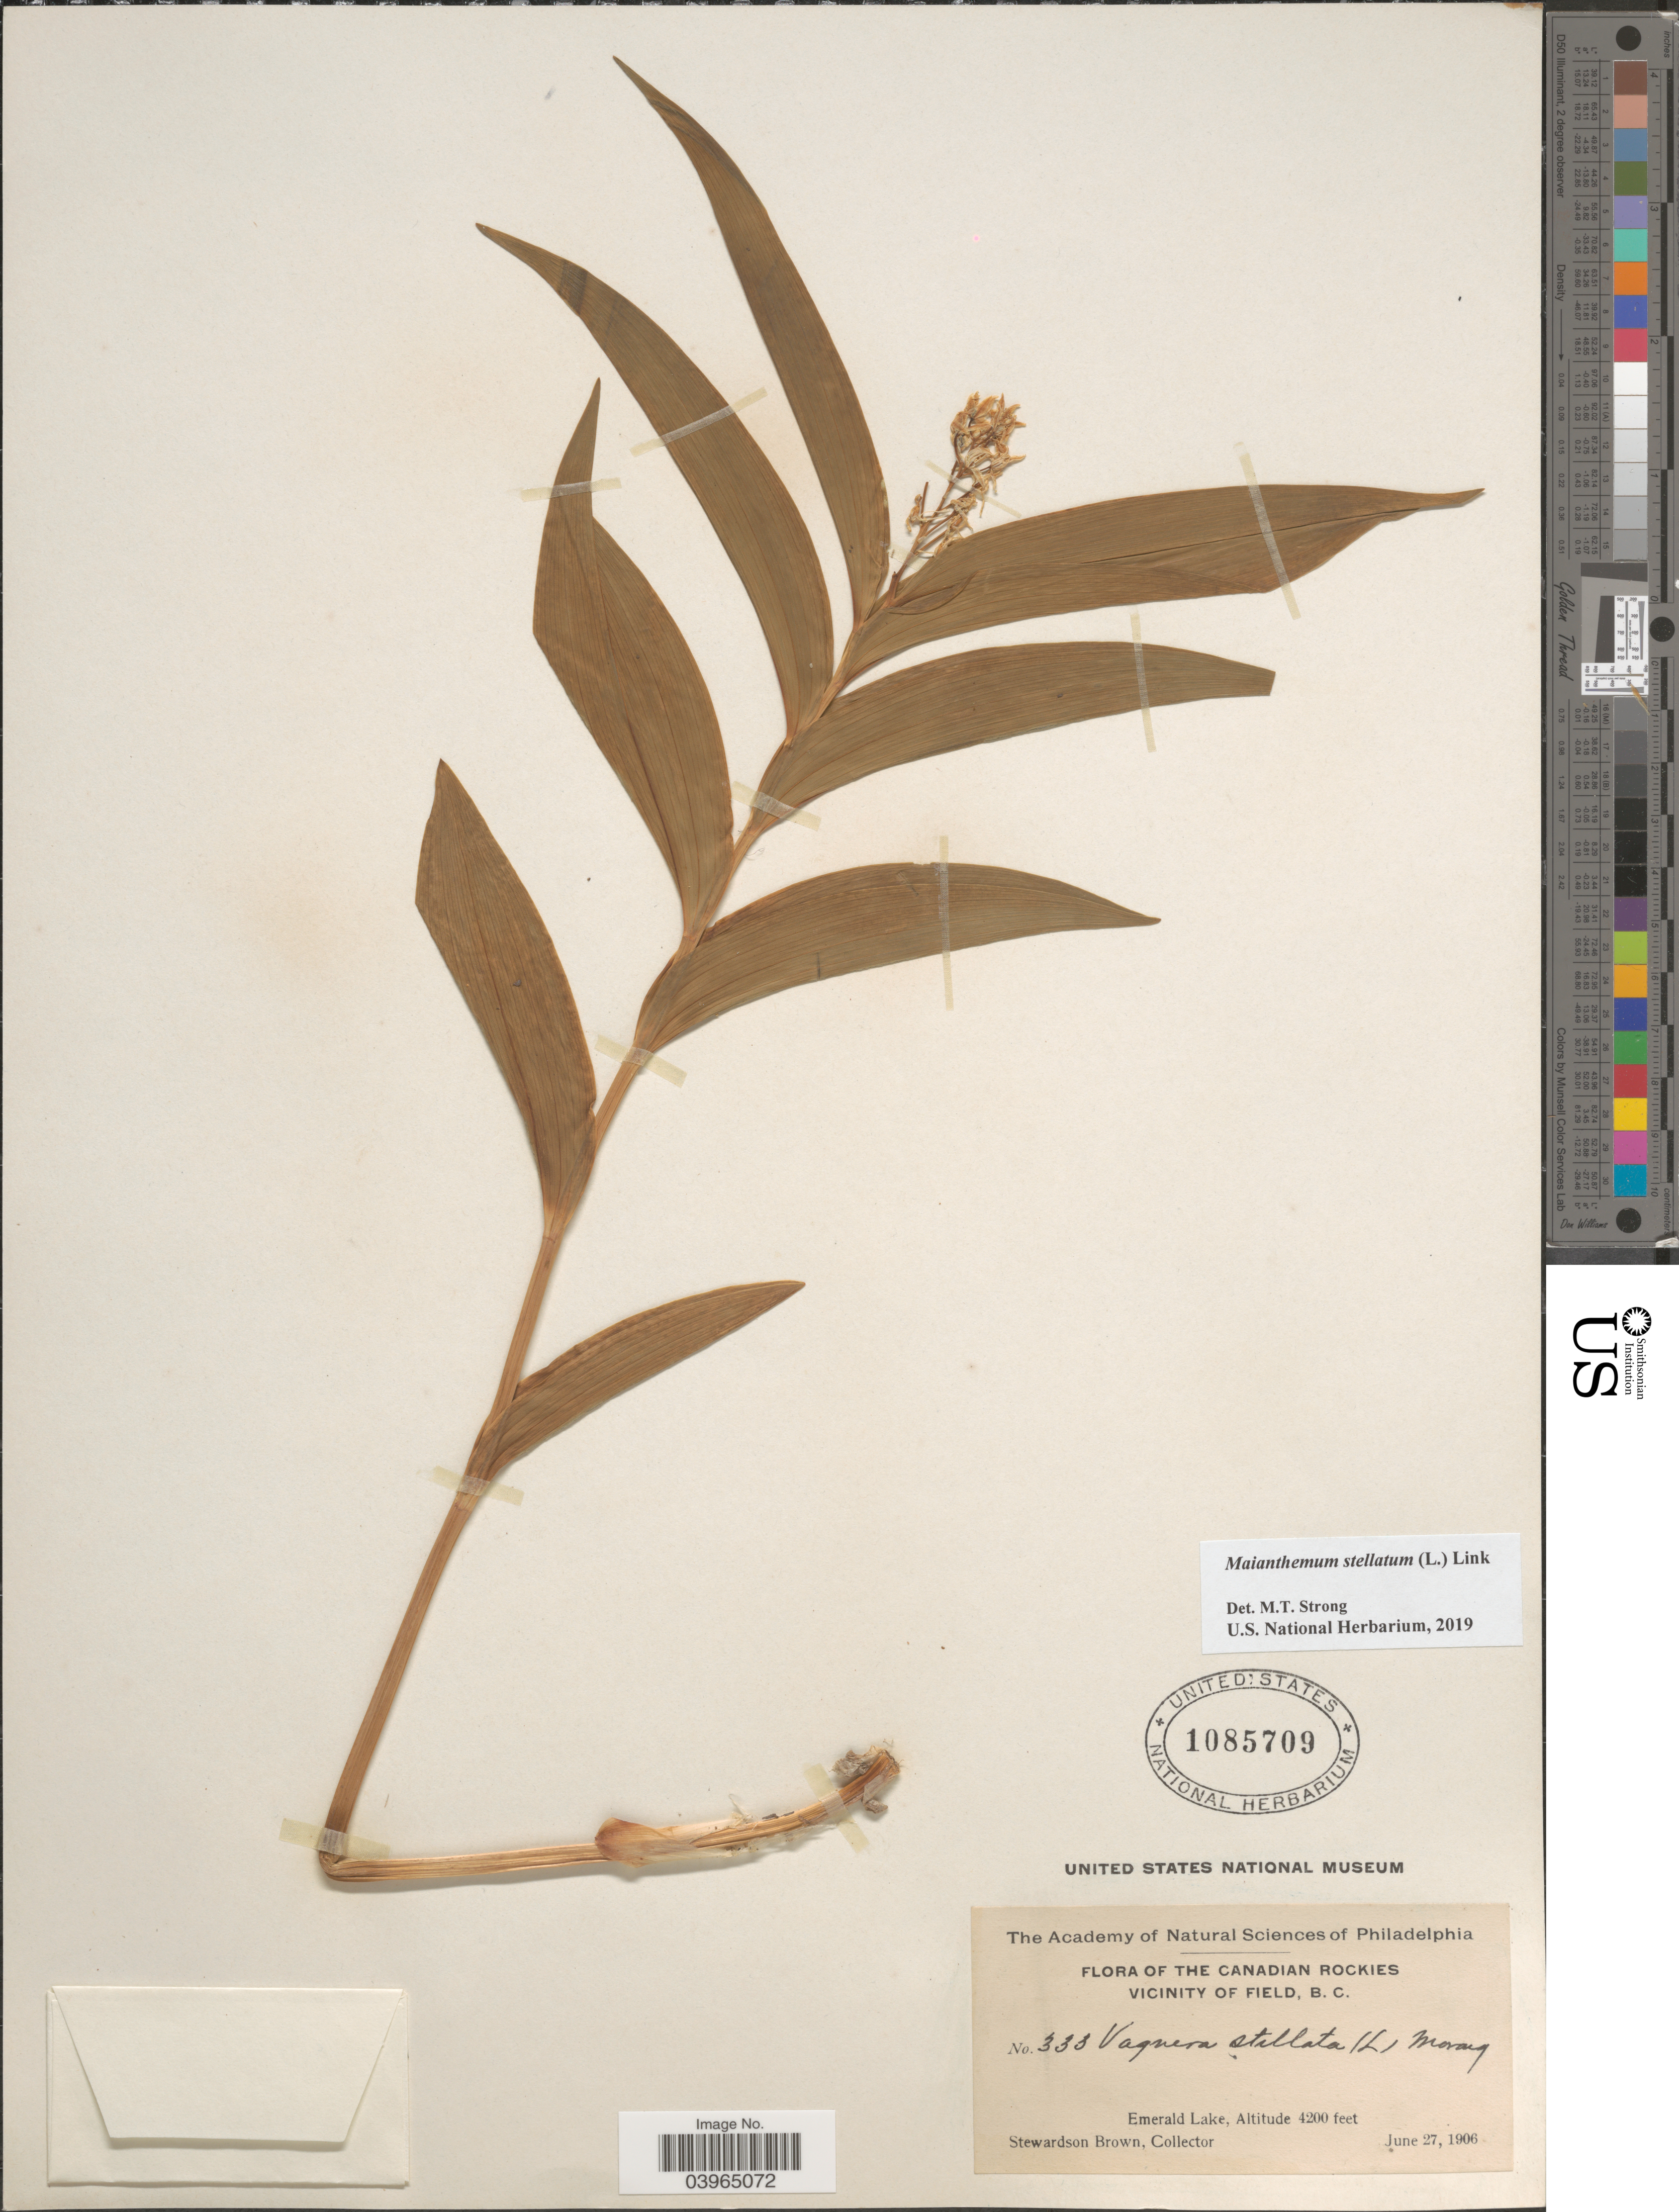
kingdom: Plantae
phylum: Tracheophyta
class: Liliopsida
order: Asparagales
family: Asparagaceae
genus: Maianthemum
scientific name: Maianthemum stellatum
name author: (L.) Link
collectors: S. Brown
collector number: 333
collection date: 1906-06-27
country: Canada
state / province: British Columbia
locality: The Canadian Rockies. Vicinity of Field. Emerald Lake.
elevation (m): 1280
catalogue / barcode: US 1085709